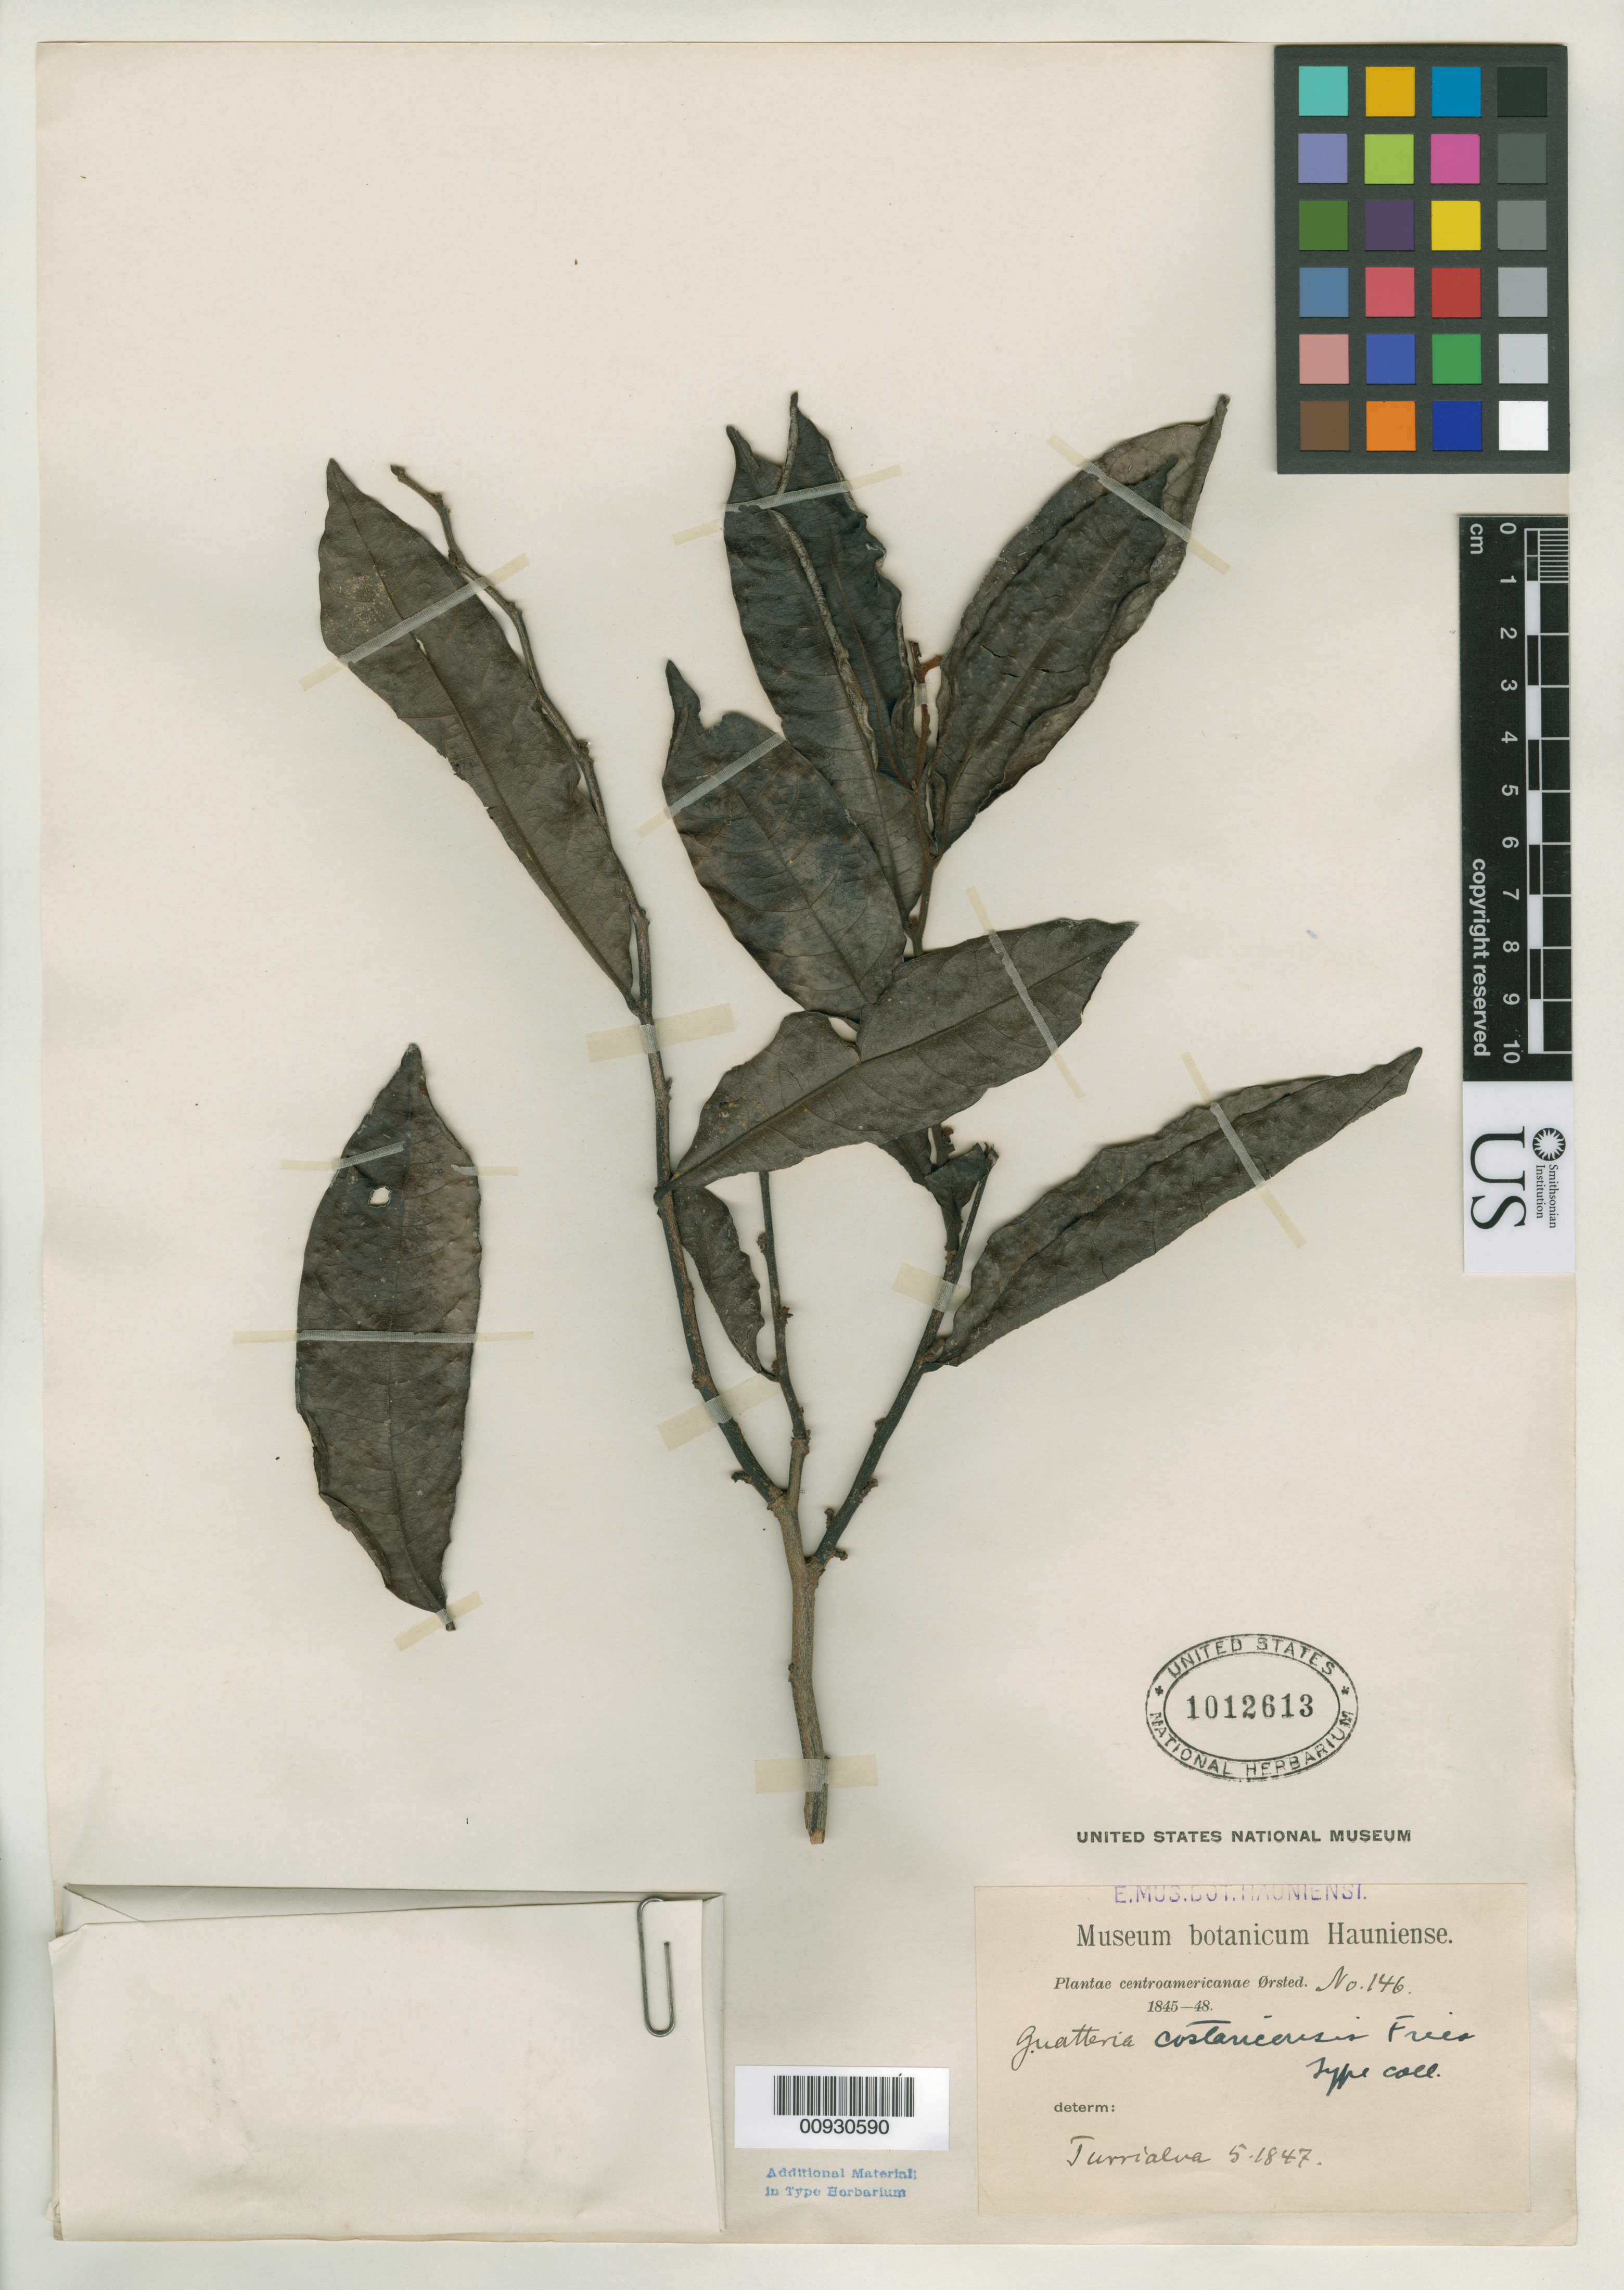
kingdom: Plantae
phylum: Tracheophyta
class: Magnoliopsida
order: Magnoliales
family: Annonaceae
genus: Guatteria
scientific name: Guatteria costaricensis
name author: R.E. Fr.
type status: Isotype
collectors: A. S. Oersted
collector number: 146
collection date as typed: May 1847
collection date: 1847-05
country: Costa Rica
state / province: Cartago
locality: Turrialba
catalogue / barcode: US 1012613